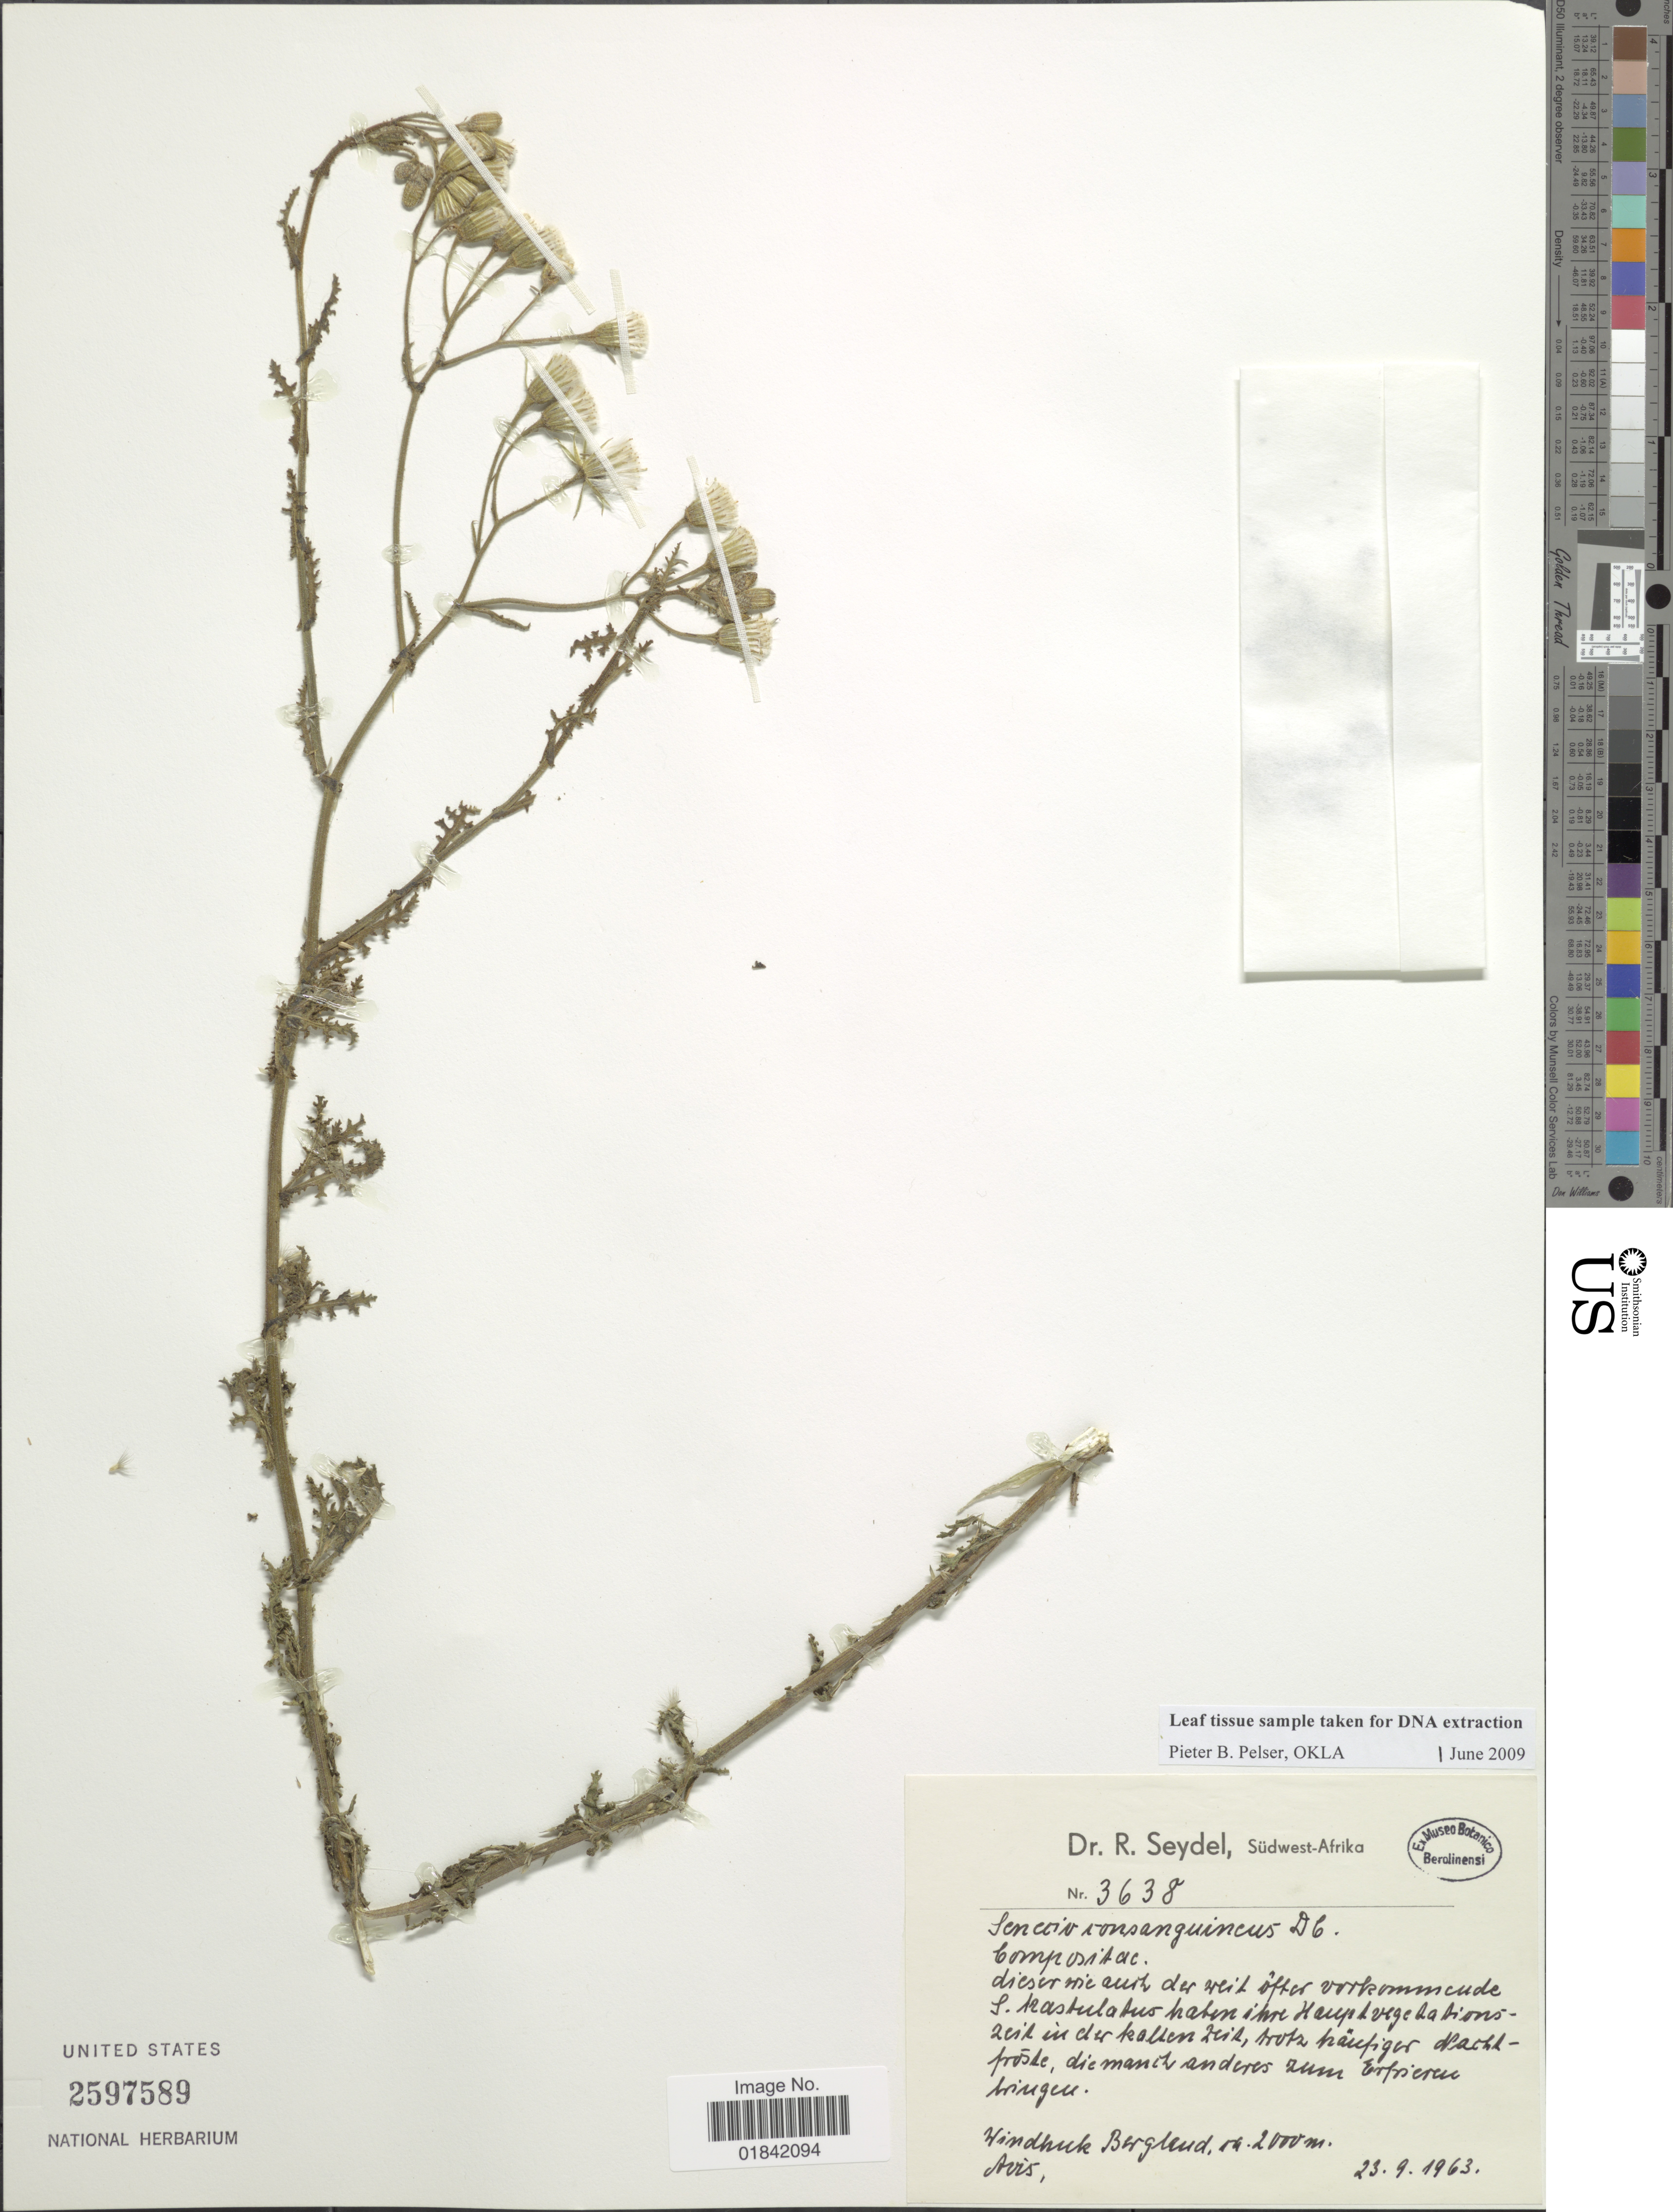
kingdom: Plantae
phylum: Tracheophyta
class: Magnoliopsida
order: Asterales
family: Asteraceae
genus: Senecio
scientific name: Senecio consanguineus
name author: DC.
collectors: R. Seydel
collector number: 3638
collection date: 1963-09-23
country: Namibia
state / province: Khomas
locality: Sudwest-Afrika [Southwest Africa], Windhuk [Windhoek], Bergland.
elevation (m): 2000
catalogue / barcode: US 2597589